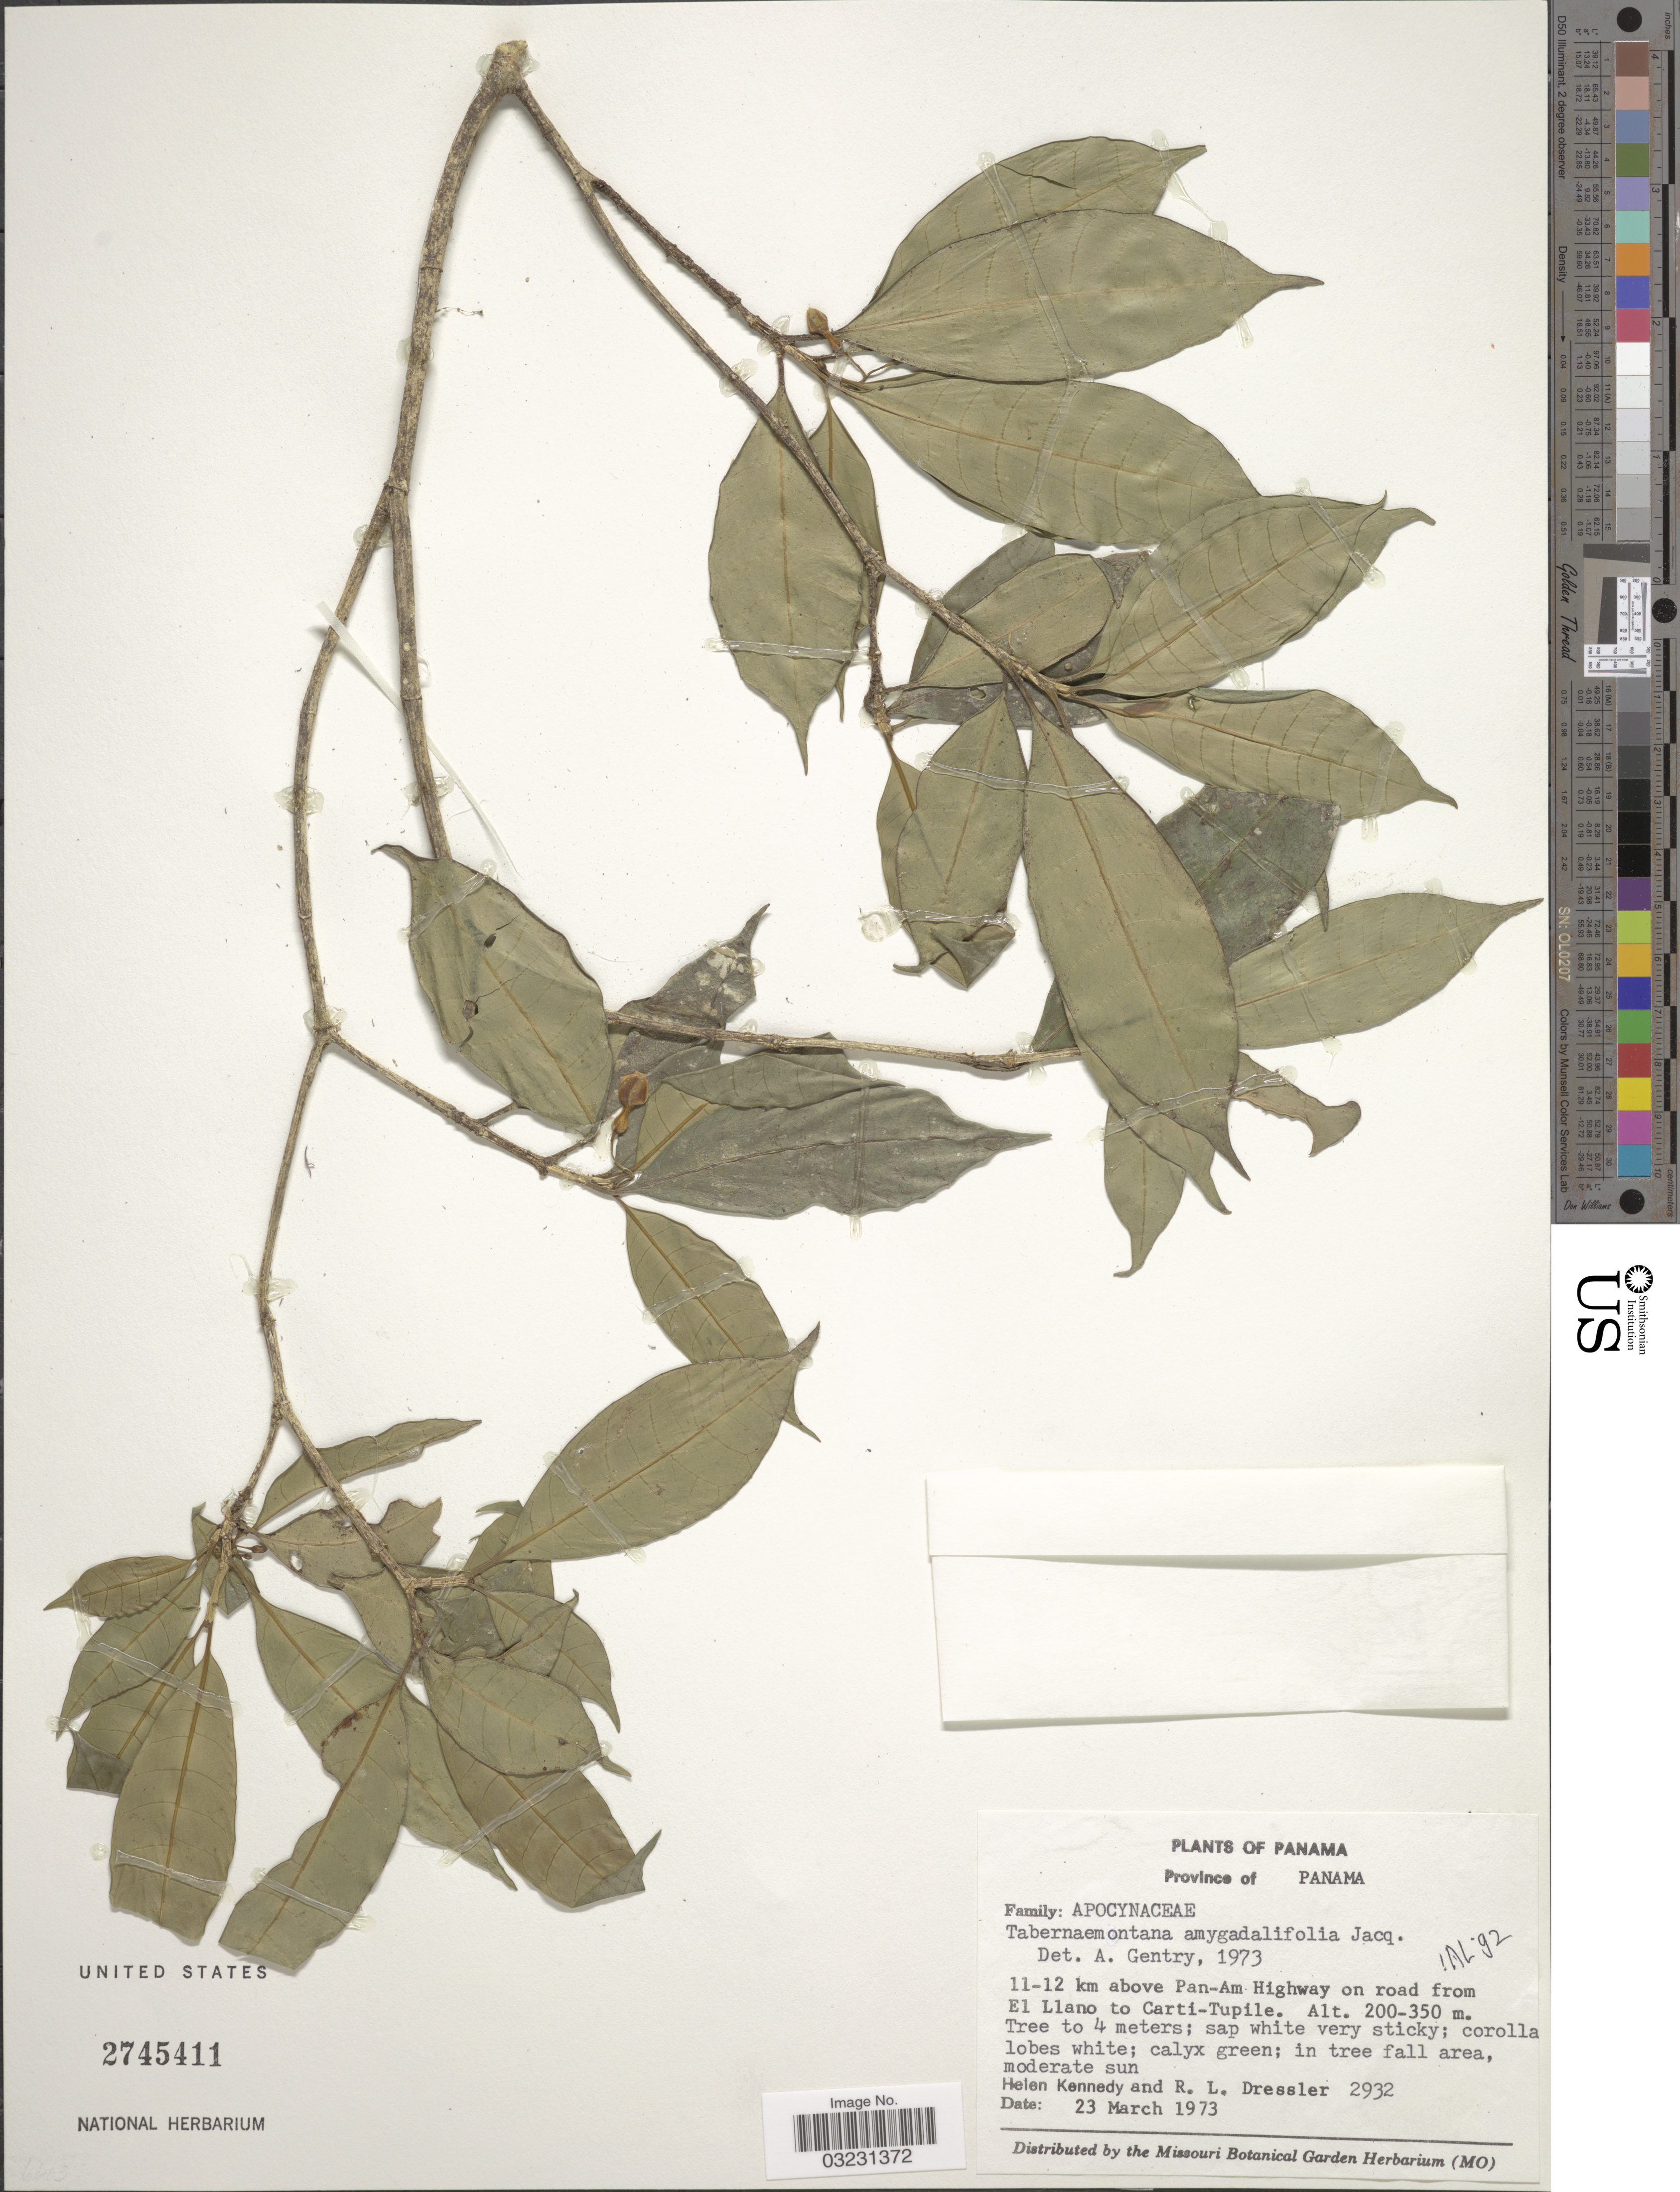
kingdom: Plantae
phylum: Tracheophyta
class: Magnoliopsida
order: Gentianales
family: Apocynaceae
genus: Tabernaemontana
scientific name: Tabernaemontana amygdalifolia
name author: Jacq.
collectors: H. Kennedy & R. Dressler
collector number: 2932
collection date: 1973-03-23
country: Panama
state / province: Panamá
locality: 11-12 km above Pan-Am Highway on road from El Llano to Carti-Tupile.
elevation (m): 200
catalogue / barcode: US 2745411